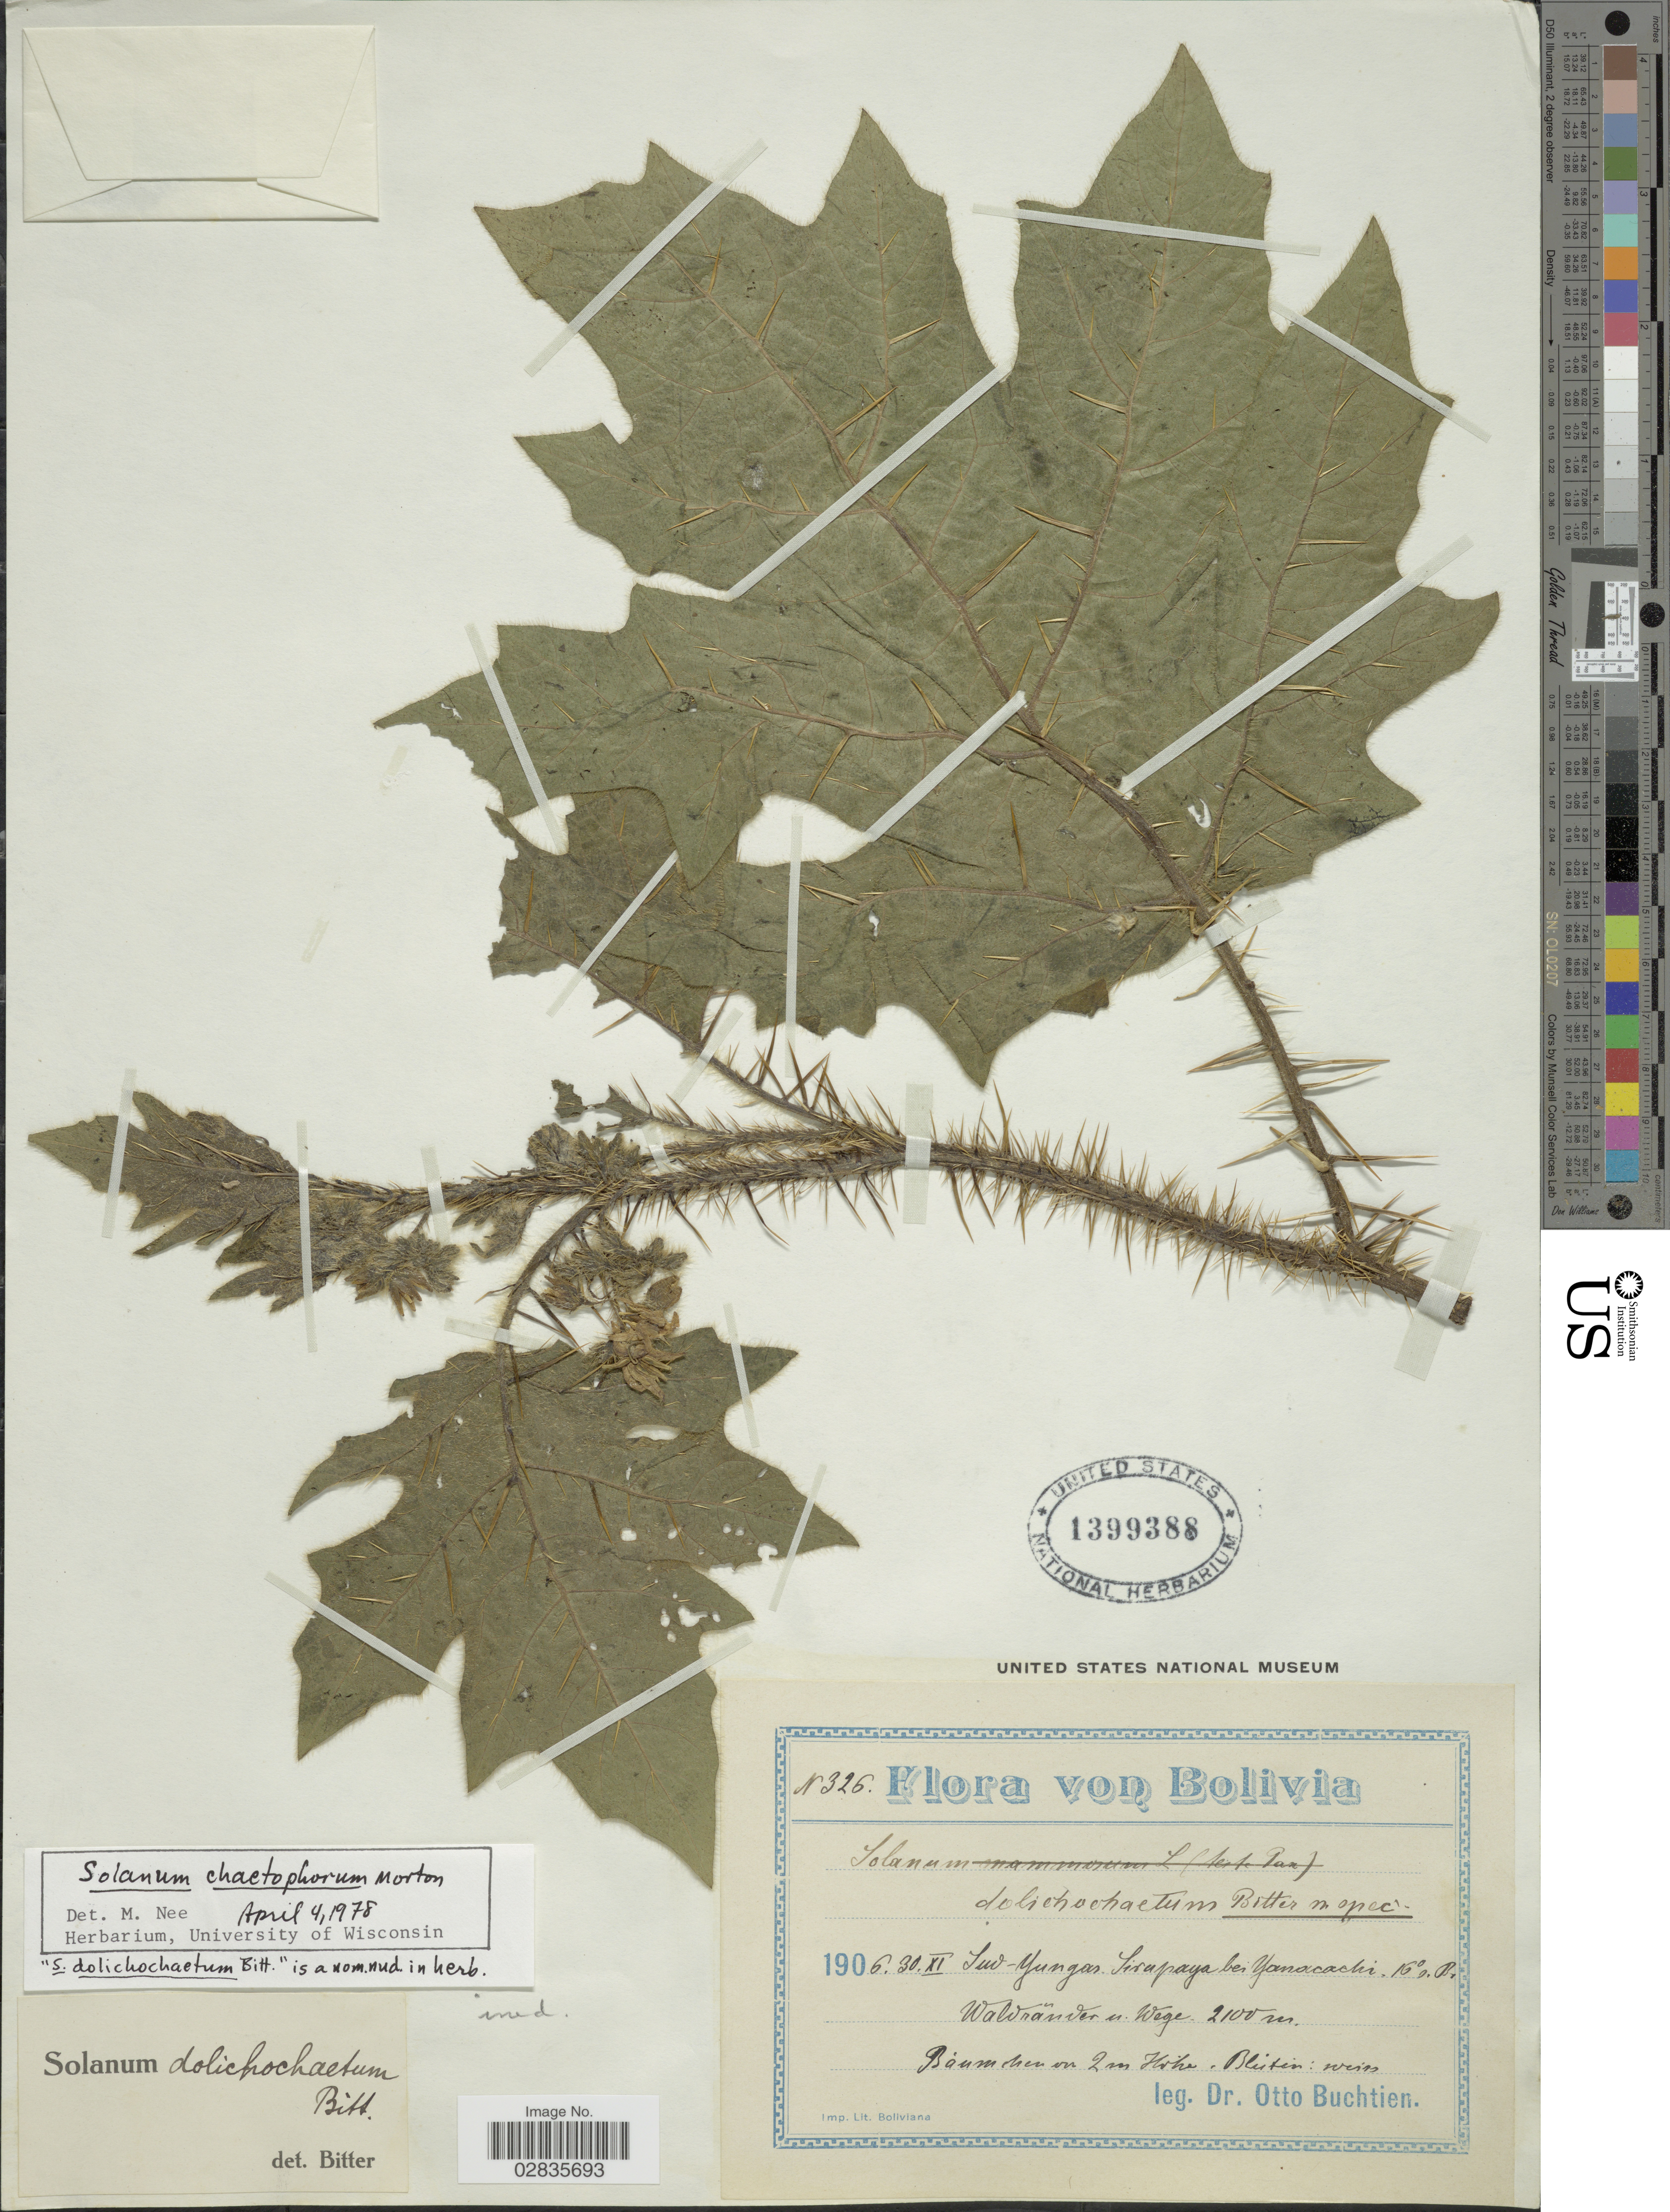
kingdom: Plantae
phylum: Tracheophyta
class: Magnoliopsida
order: Solanales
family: Solanaceae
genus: Solanum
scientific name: Solanum chaetophorum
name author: C.V. Morton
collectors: O. Buchtien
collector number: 326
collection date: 1906-11-30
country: Bolivia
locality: Sud-Yungas, Sirapaya bei Yanacachi, 16°s.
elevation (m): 2100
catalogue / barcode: US 1399388